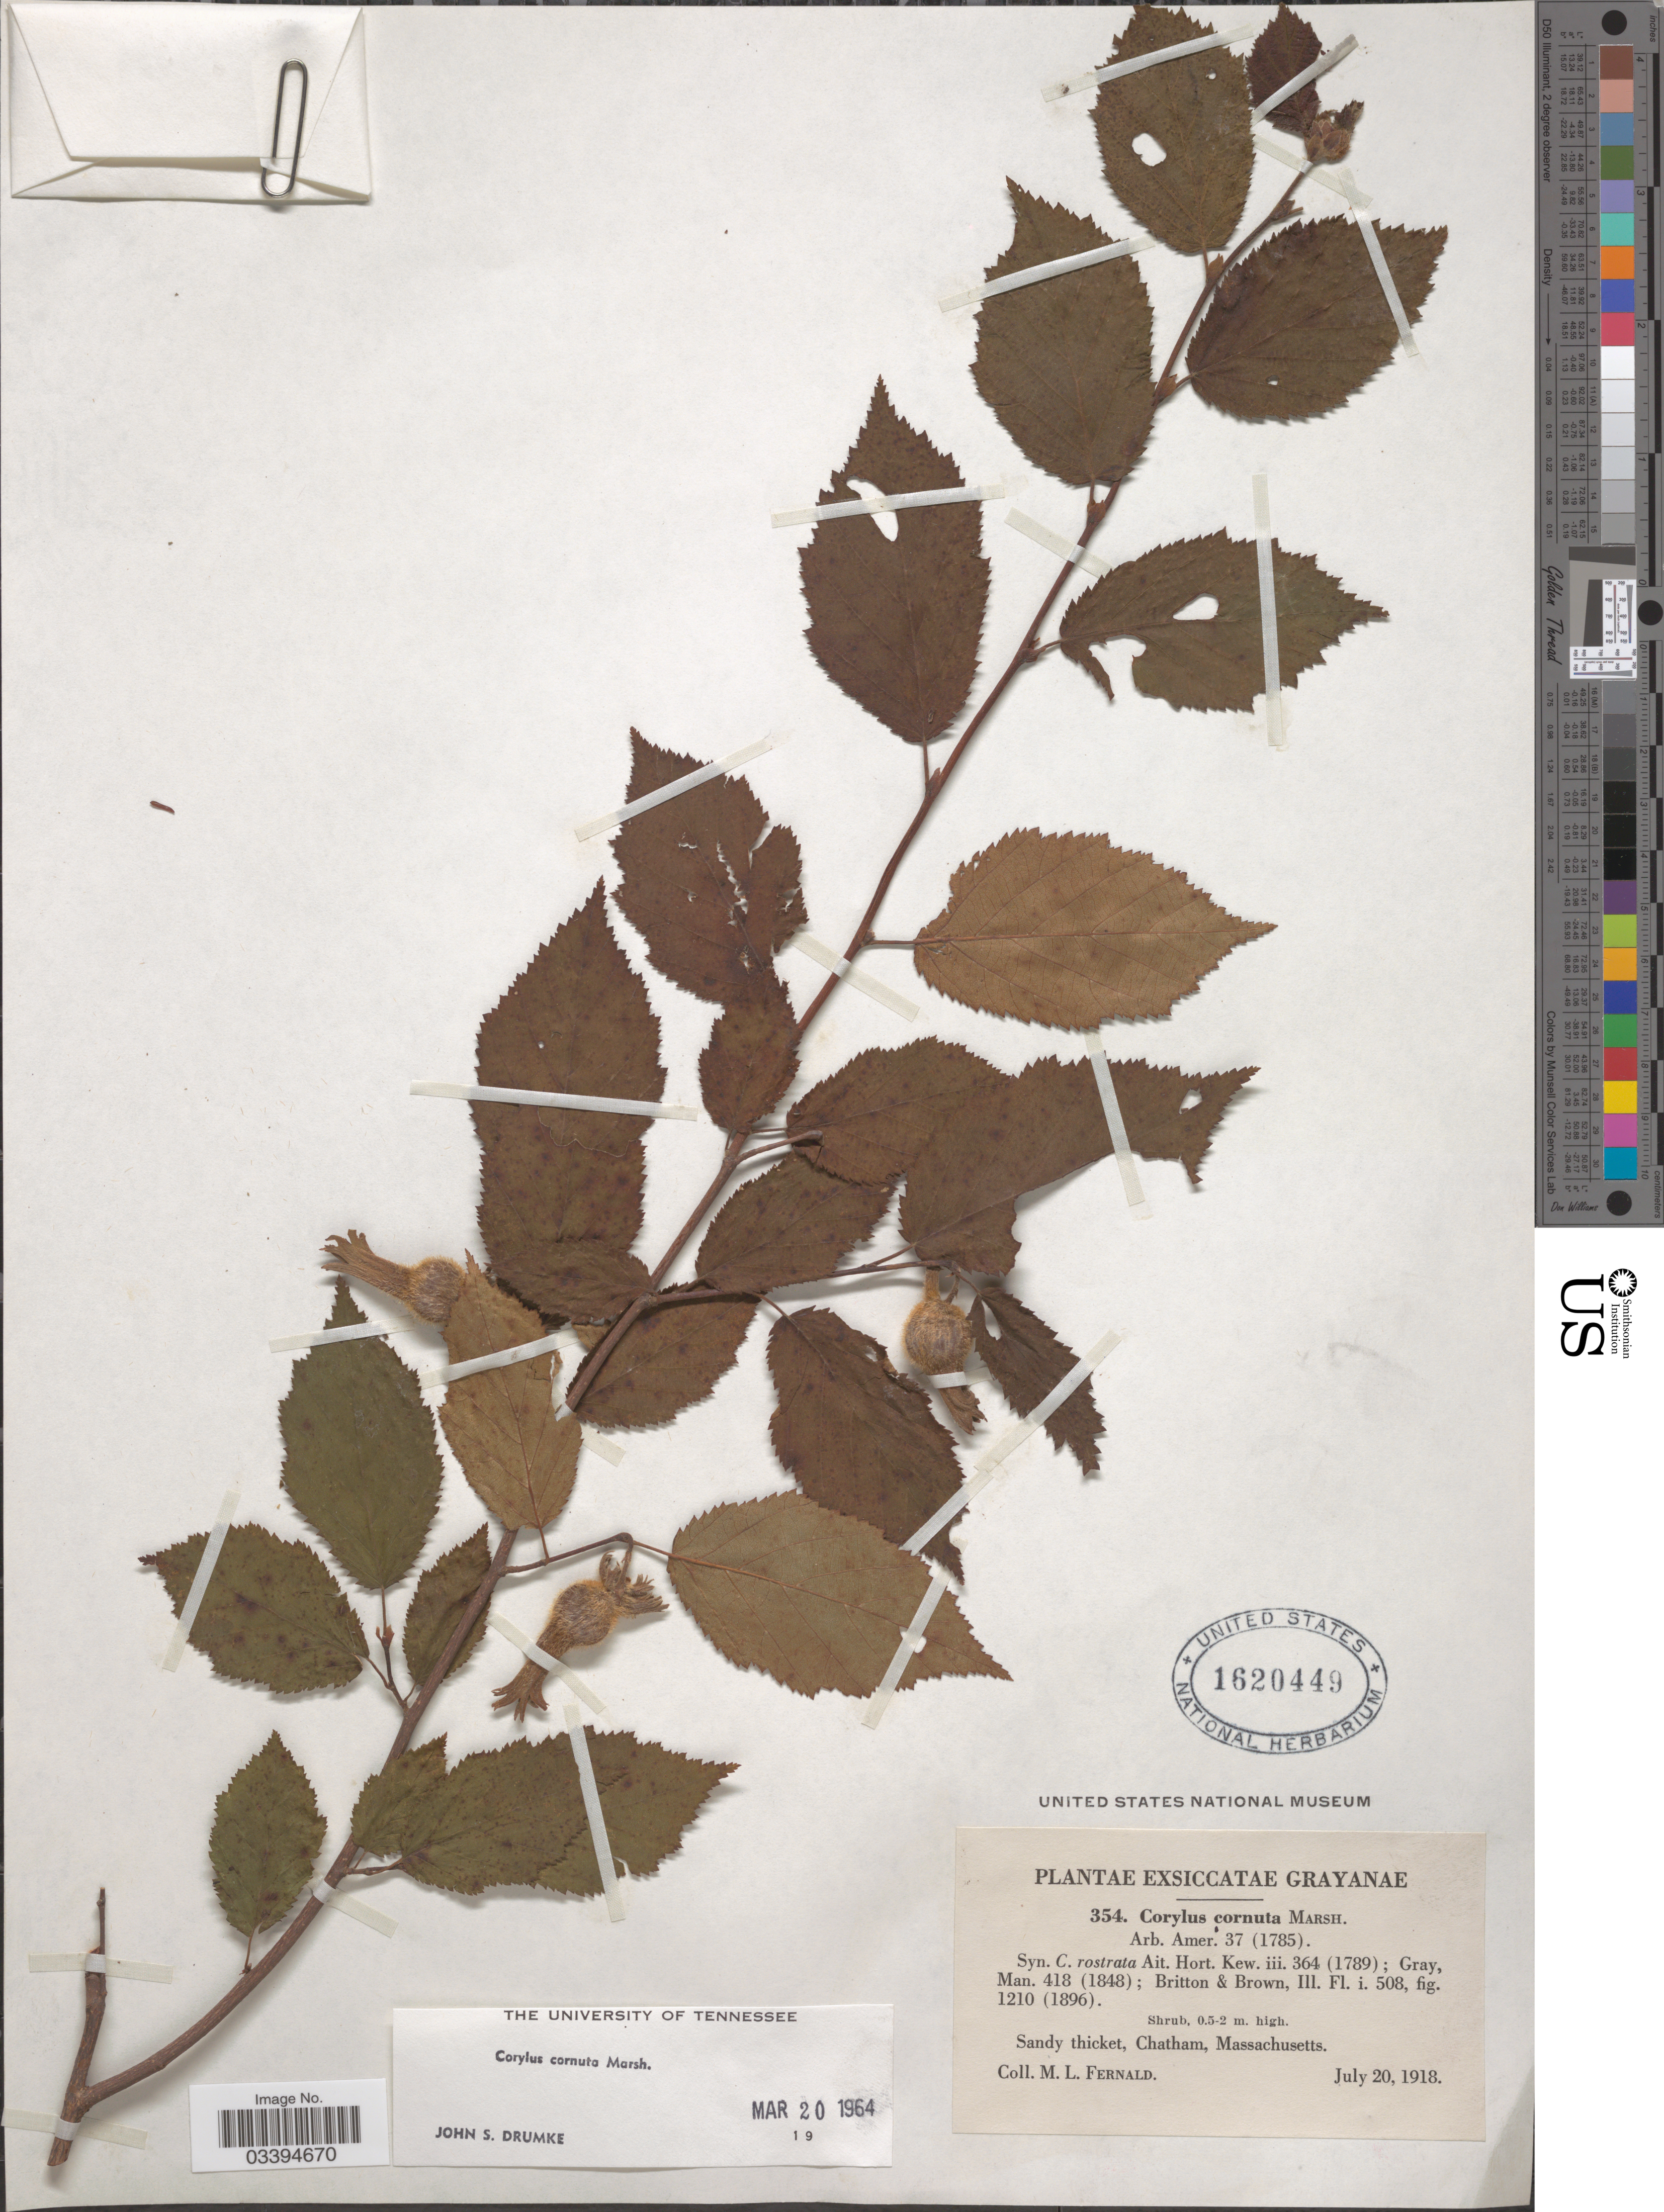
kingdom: Plantae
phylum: Tracheophyta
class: Magnoliopsida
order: Fagales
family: Betulaceae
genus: Corylus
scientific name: Corylus cornuta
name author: Marshall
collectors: M. L. Fernald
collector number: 354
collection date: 1918-07-20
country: United States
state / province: Massachusetts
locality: Sandy thicket, Chatham.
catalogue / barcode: US 1620449